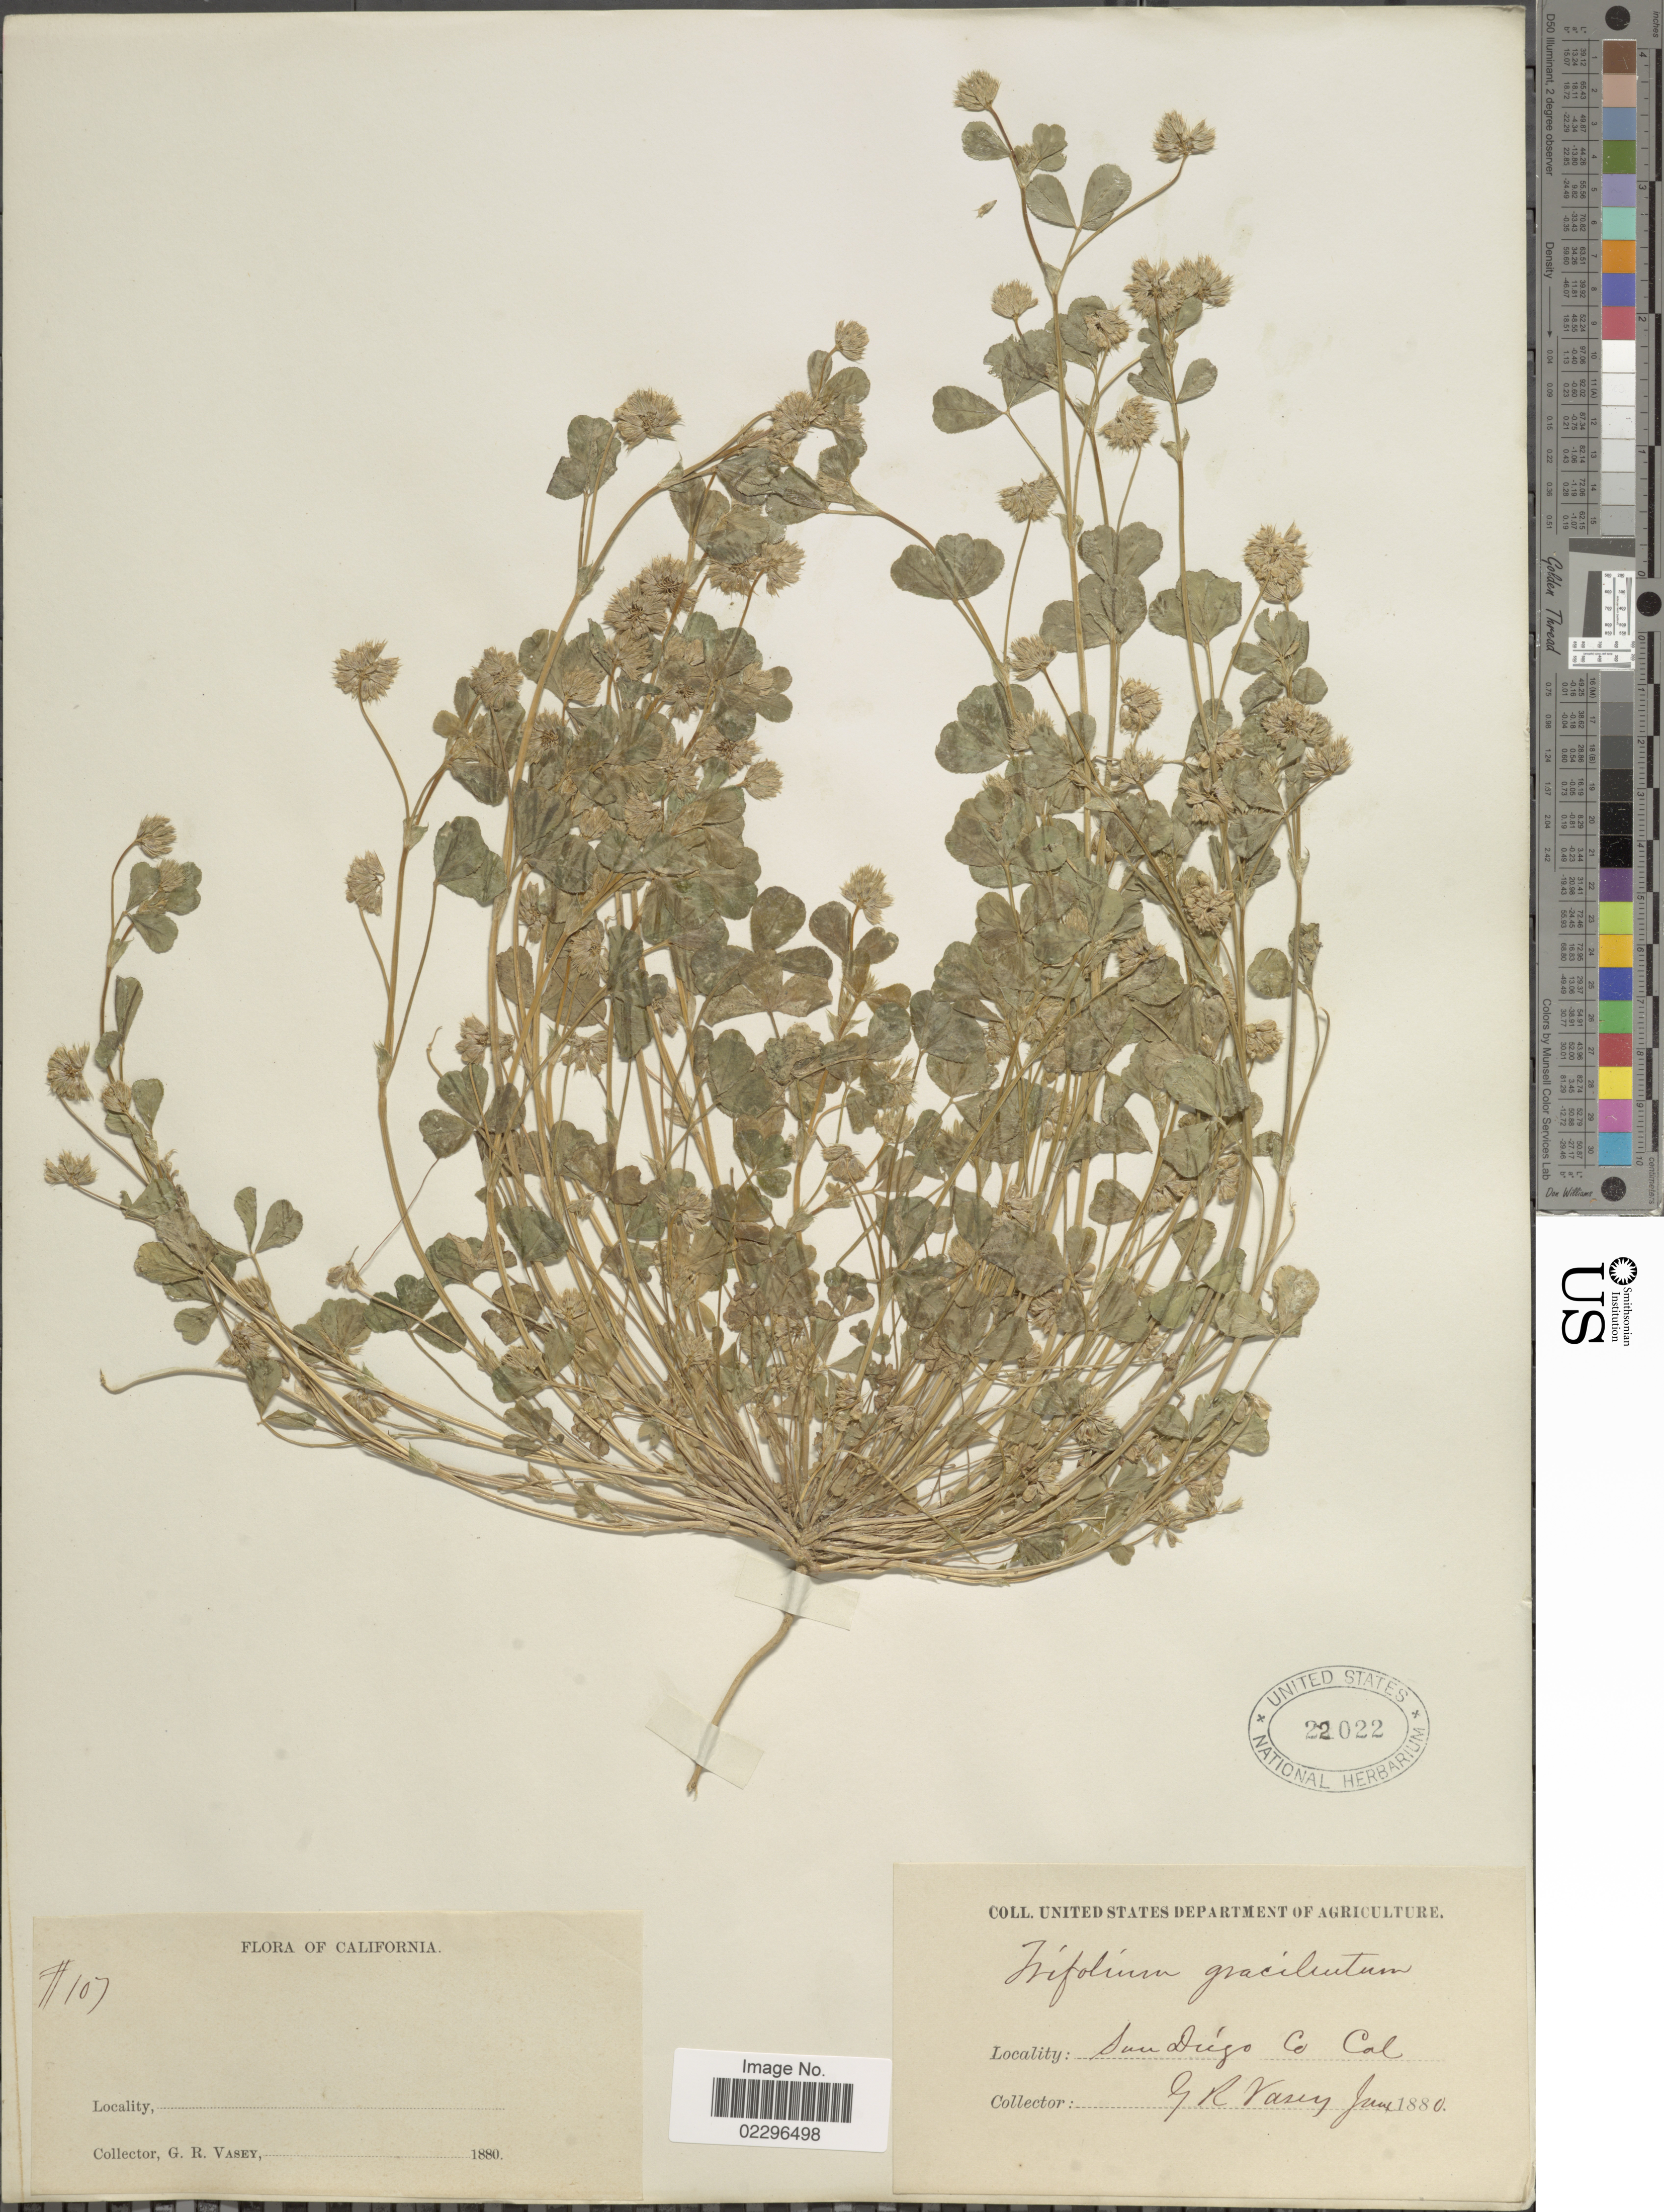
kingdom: Plantae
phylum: Tracheophyta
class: Magnoliopsida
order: Fabales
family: Fabaceae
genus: Trifolium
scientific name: Trifolium gracilentum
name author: Torr. & A. Gray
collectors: G. R. Vasey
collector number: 107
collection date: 1880-06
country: United States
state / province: California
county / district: San Diego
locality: San Diego Co., Cal.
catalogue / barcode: US 22022